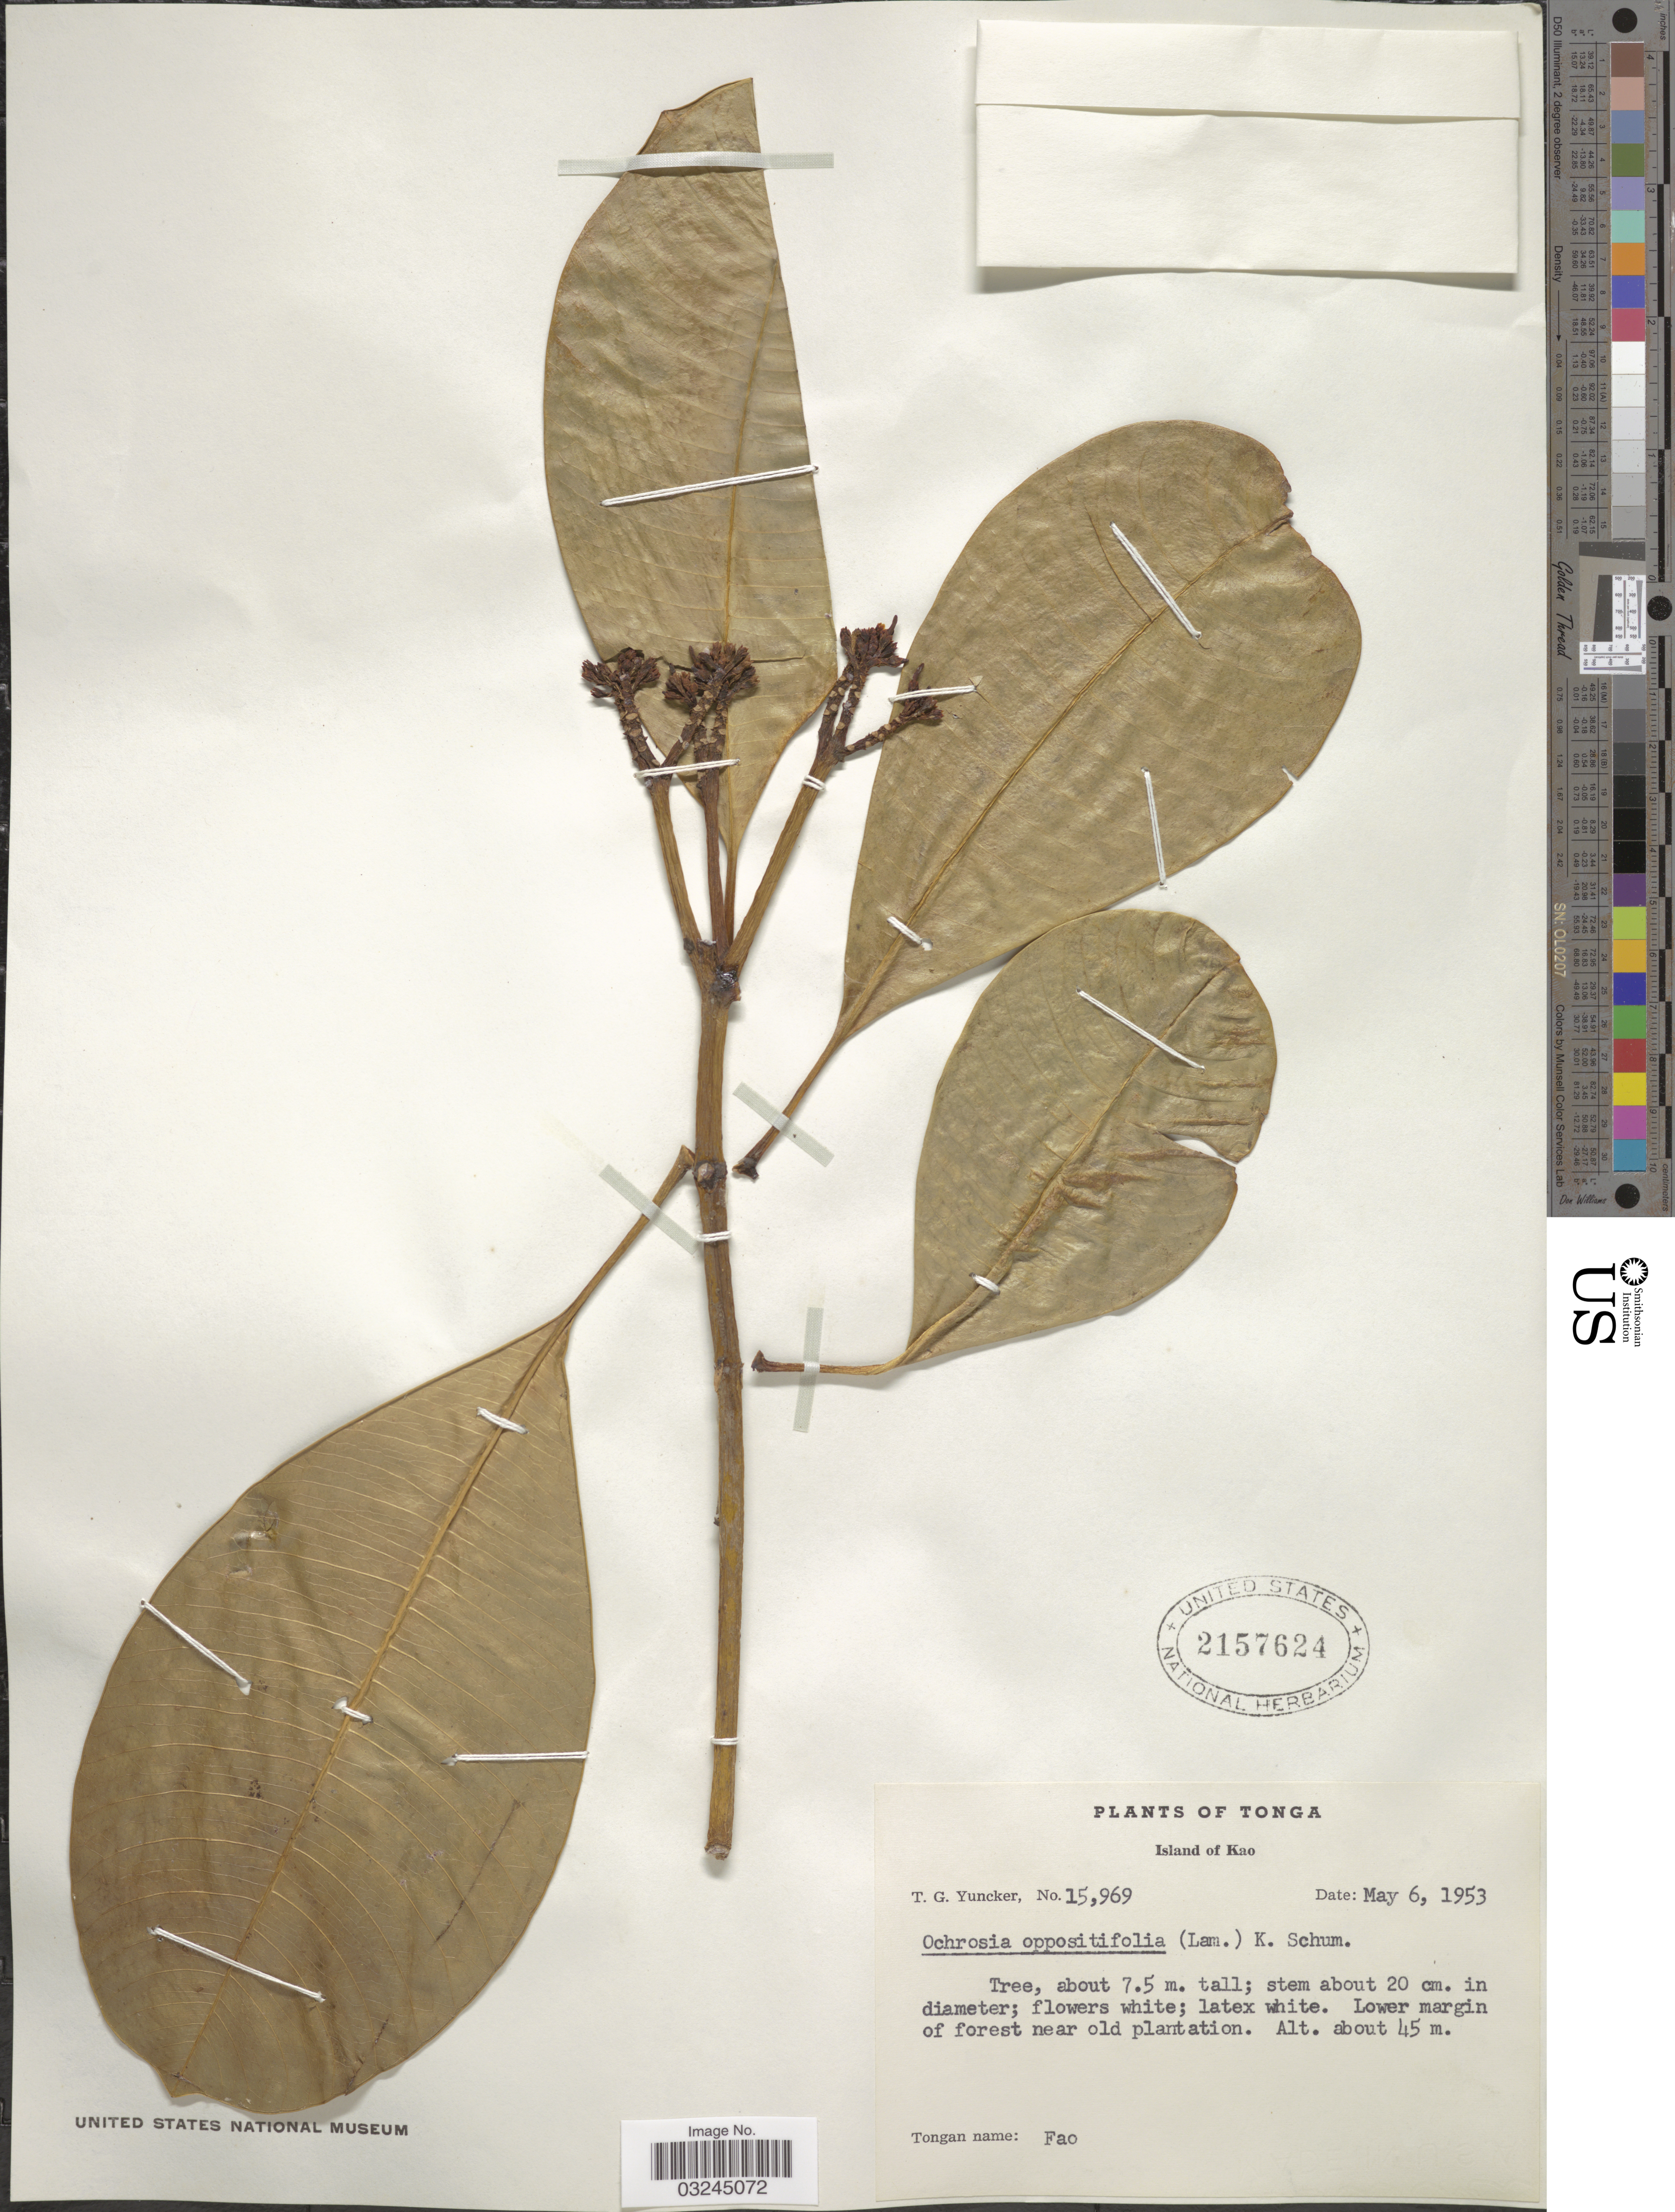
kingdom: Plantae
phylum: Tracheophyta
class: Magnoliopsida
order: Gentianales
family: Apocynaceae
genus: Ochrosia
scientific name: Ochrosia oppositifolia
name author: (Lam.) K. Schum.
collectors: T. G. Yuncker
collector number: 15969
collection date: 1953-05-06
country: Tonga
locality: Island of Kao. Lower margin of forest near old plantation.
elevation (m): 45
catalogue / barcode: US 2157624